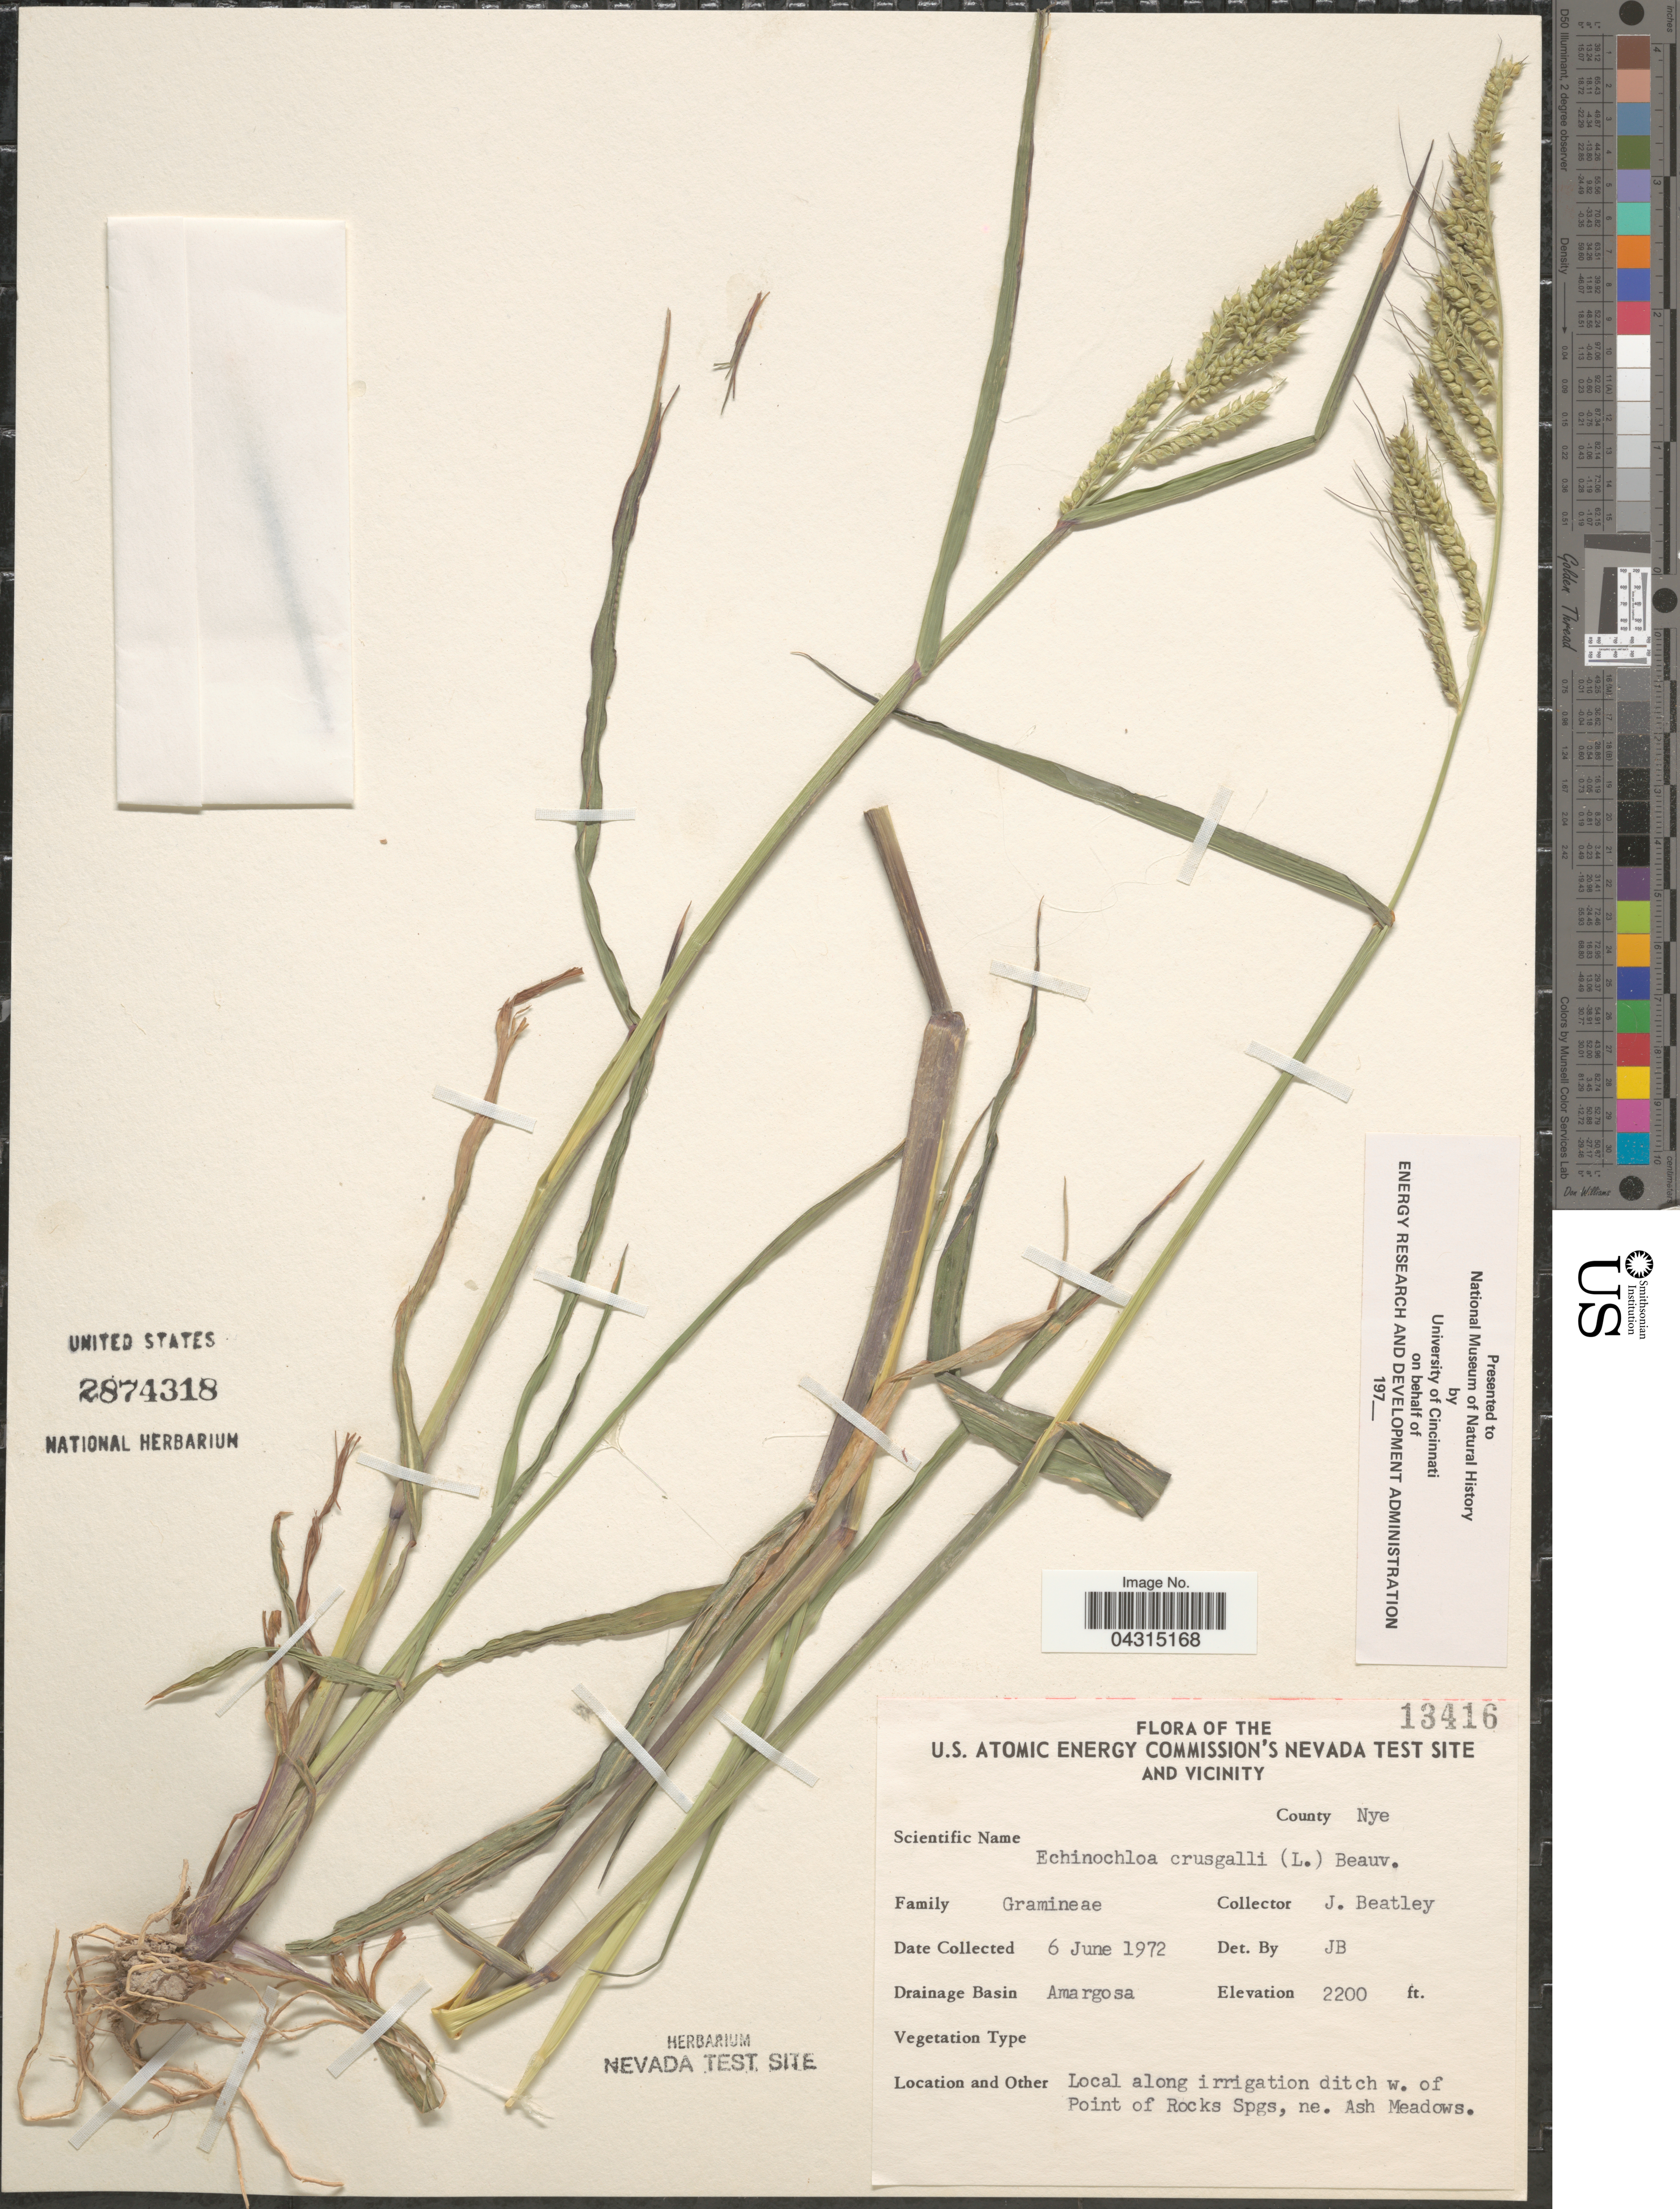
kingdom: Plantae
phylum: Tracheophyta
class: Liliopsida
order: Poales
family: Poaceae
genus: Echinochloa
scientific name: Echinochloa crus-galli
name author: (L.) P. Beauv.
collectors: J. C. Beatley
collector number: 13416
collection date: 1972-06-06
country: United States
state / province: Nevada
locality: The U.S. Atomic Energy Commission's Nevada Test Site and vicinity. County Nye. Drainage Basin Amargosa. Local along irrigation ditch w. of Point of Rocks Spgs, ne. Ash Meadows.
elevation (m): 671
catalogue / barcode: US 2874318